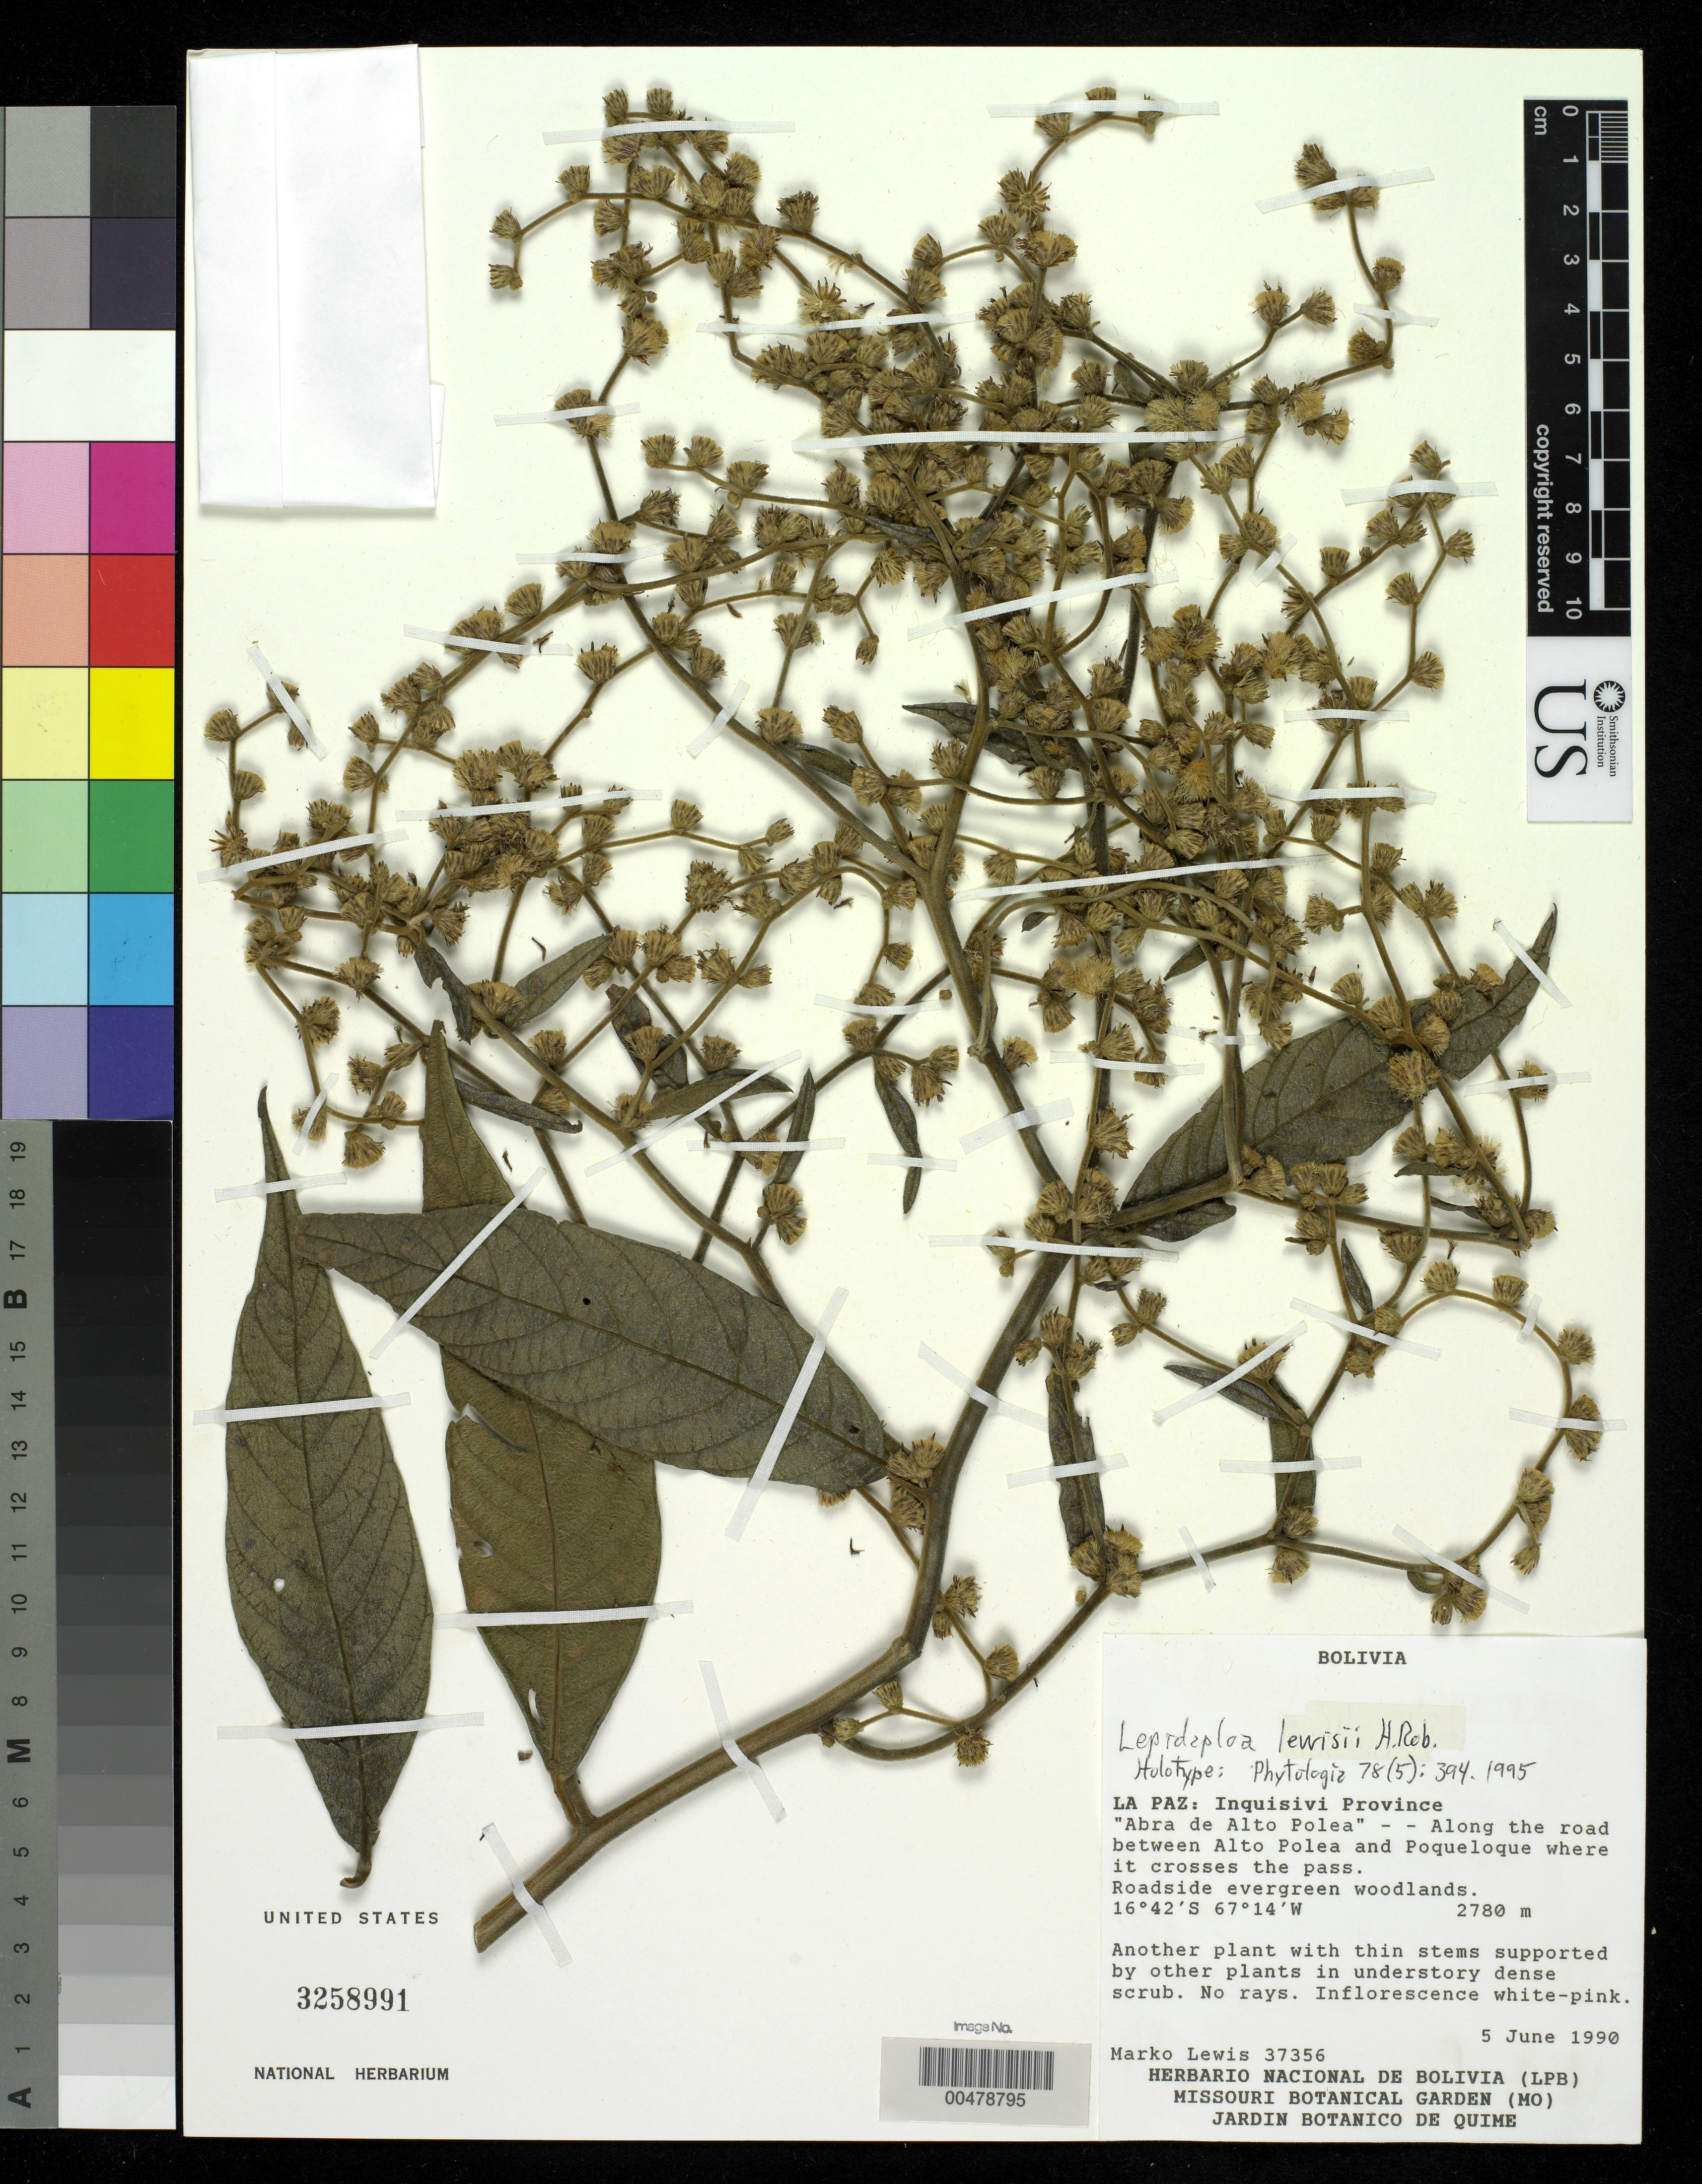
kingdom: Plantae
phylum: Tracheophyta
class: Magnoliopsida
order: Asterales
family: Asteraceae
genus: Lepidaploa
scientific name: Lepidaploa lewisii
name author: H. Rob.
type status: Holotype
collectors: M. E. Lewis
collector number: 37356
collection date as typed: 05 Jun 1990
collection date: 1990-06-05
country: Bolivia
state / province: La Paz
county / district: Inquisivi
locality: Abra de Alto Polea, along road between Alto Polea & Poqueloque where it crosses the Pass.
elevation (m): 2780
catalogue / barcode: US 3258991